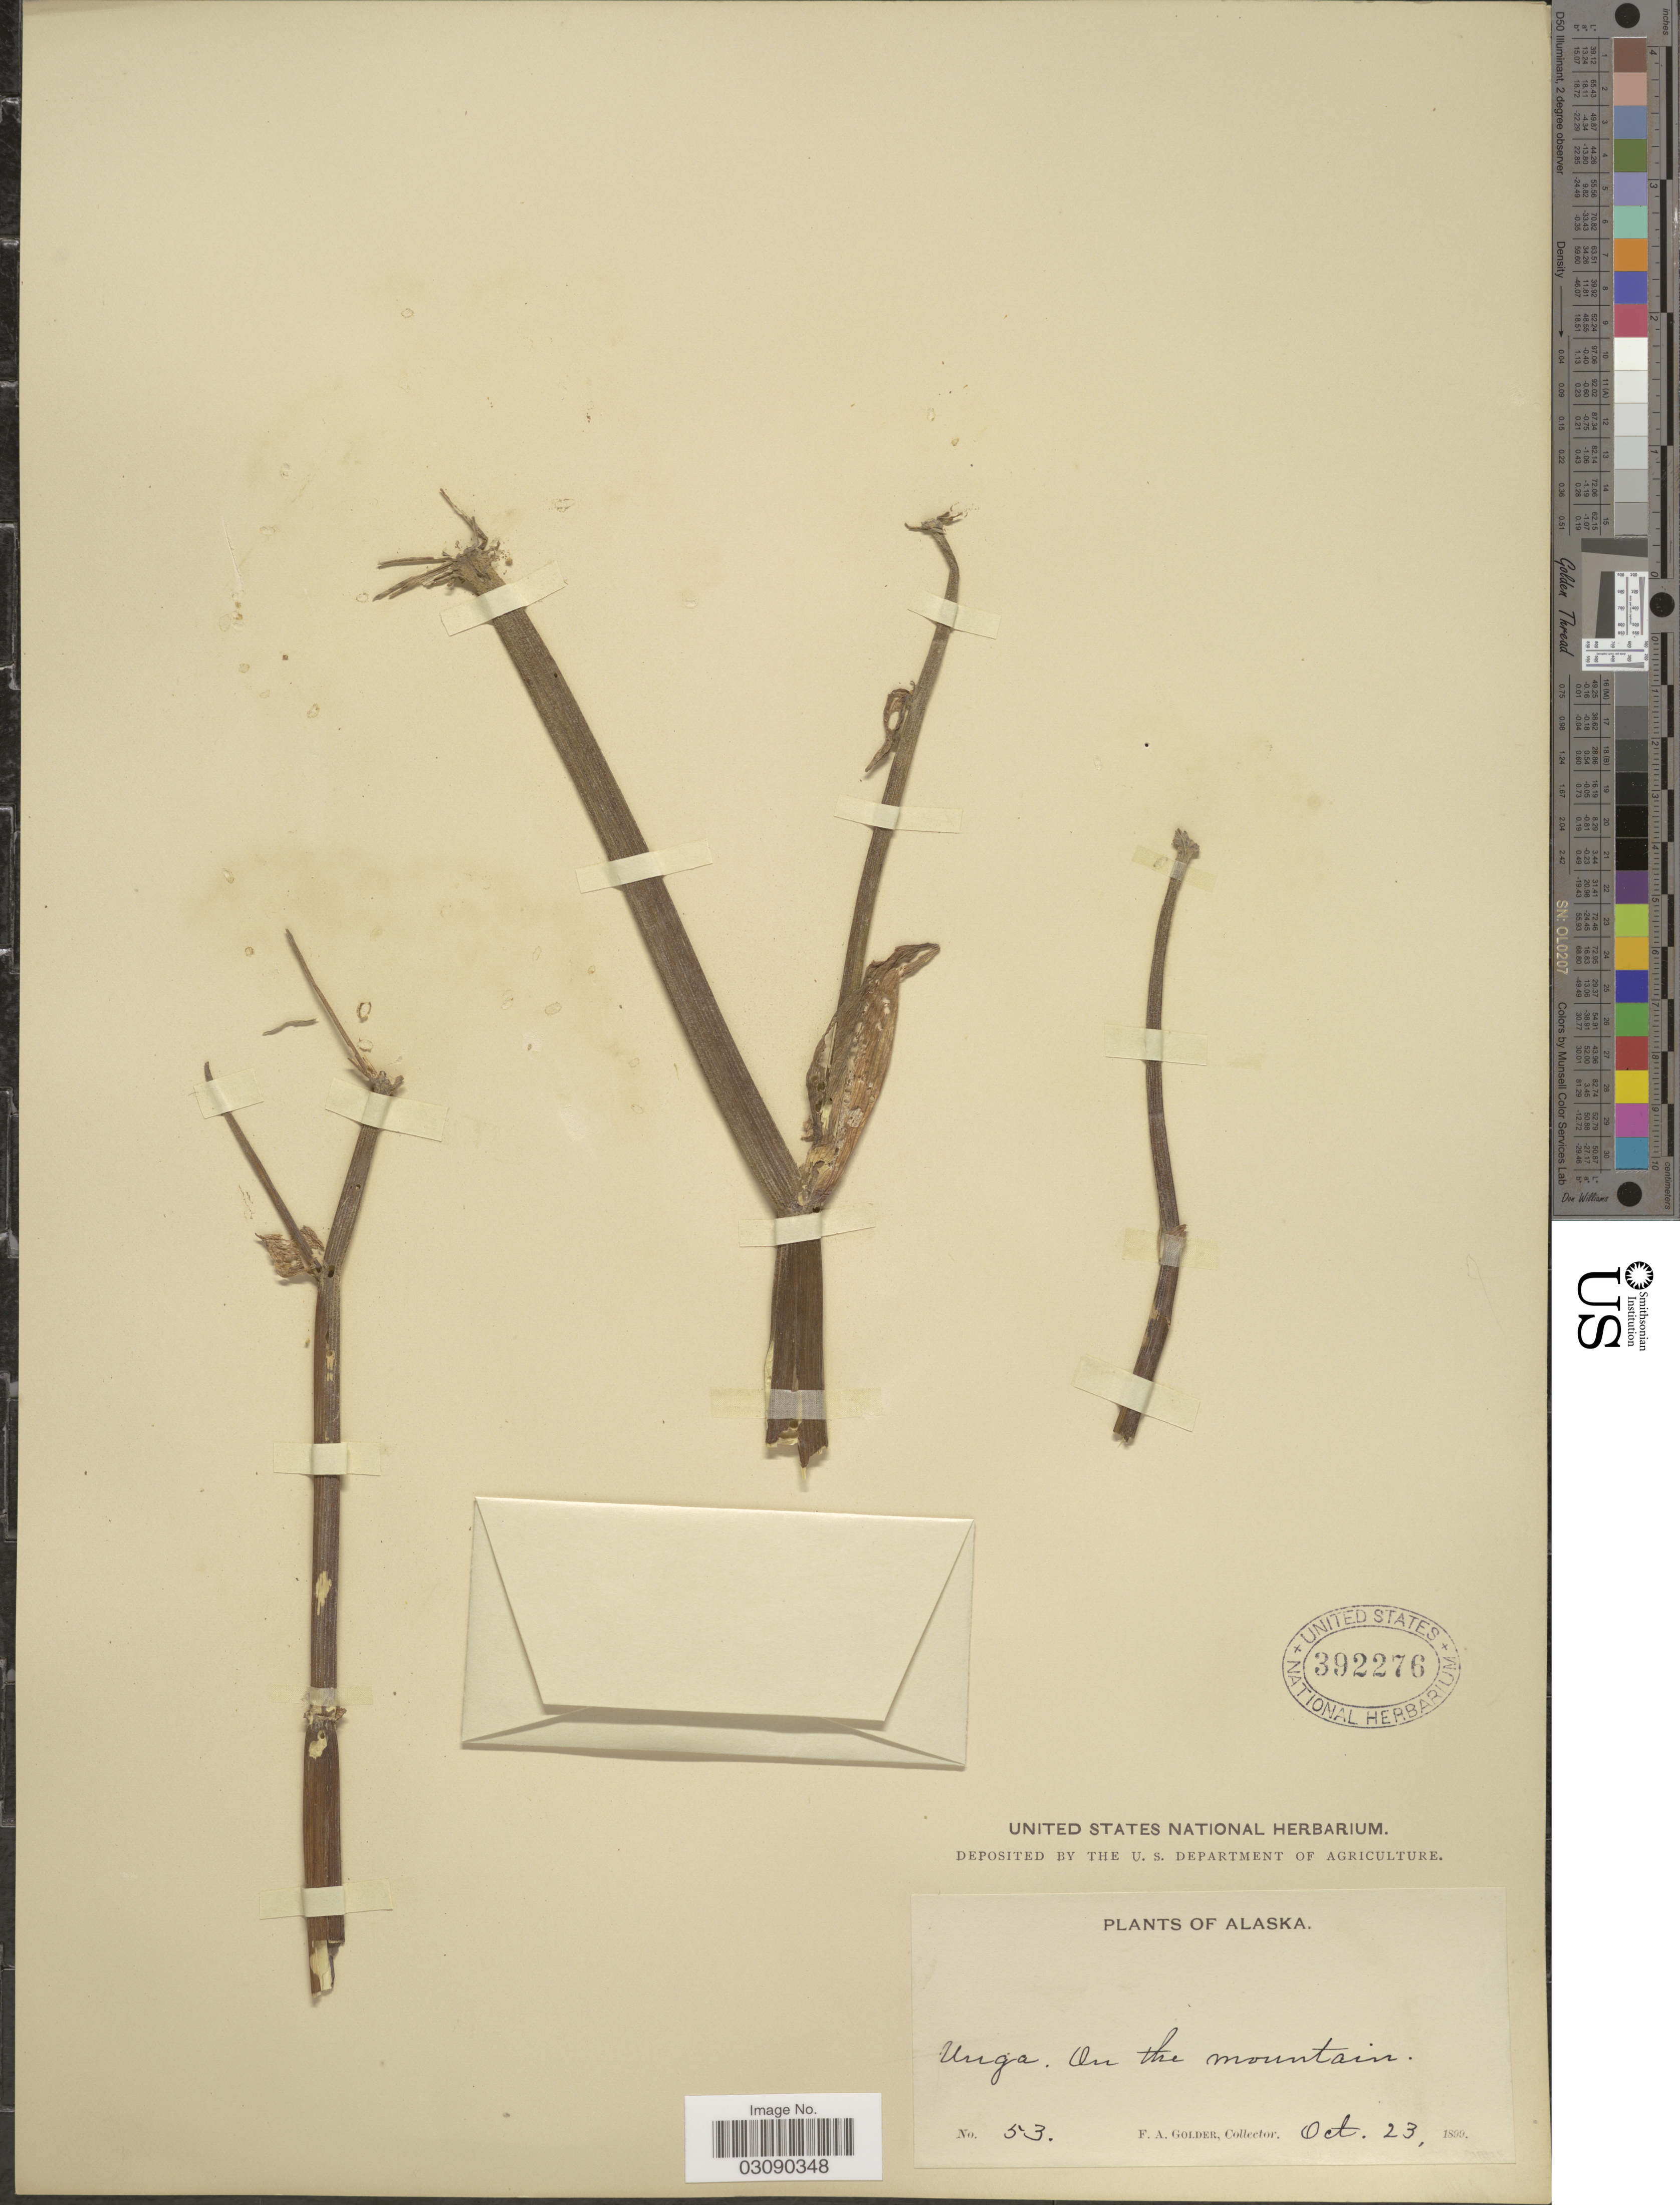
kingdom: Plantae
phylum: Tracheophyta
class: Magnoliopsida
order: Apiales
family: Apiaceae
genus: Angelica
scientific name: Angelica lucida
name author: L.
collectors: F. Golder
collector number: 53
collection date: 1899-10-23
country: United States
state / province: Alaska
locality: Unga. On the mountain.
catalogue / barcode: US 392276